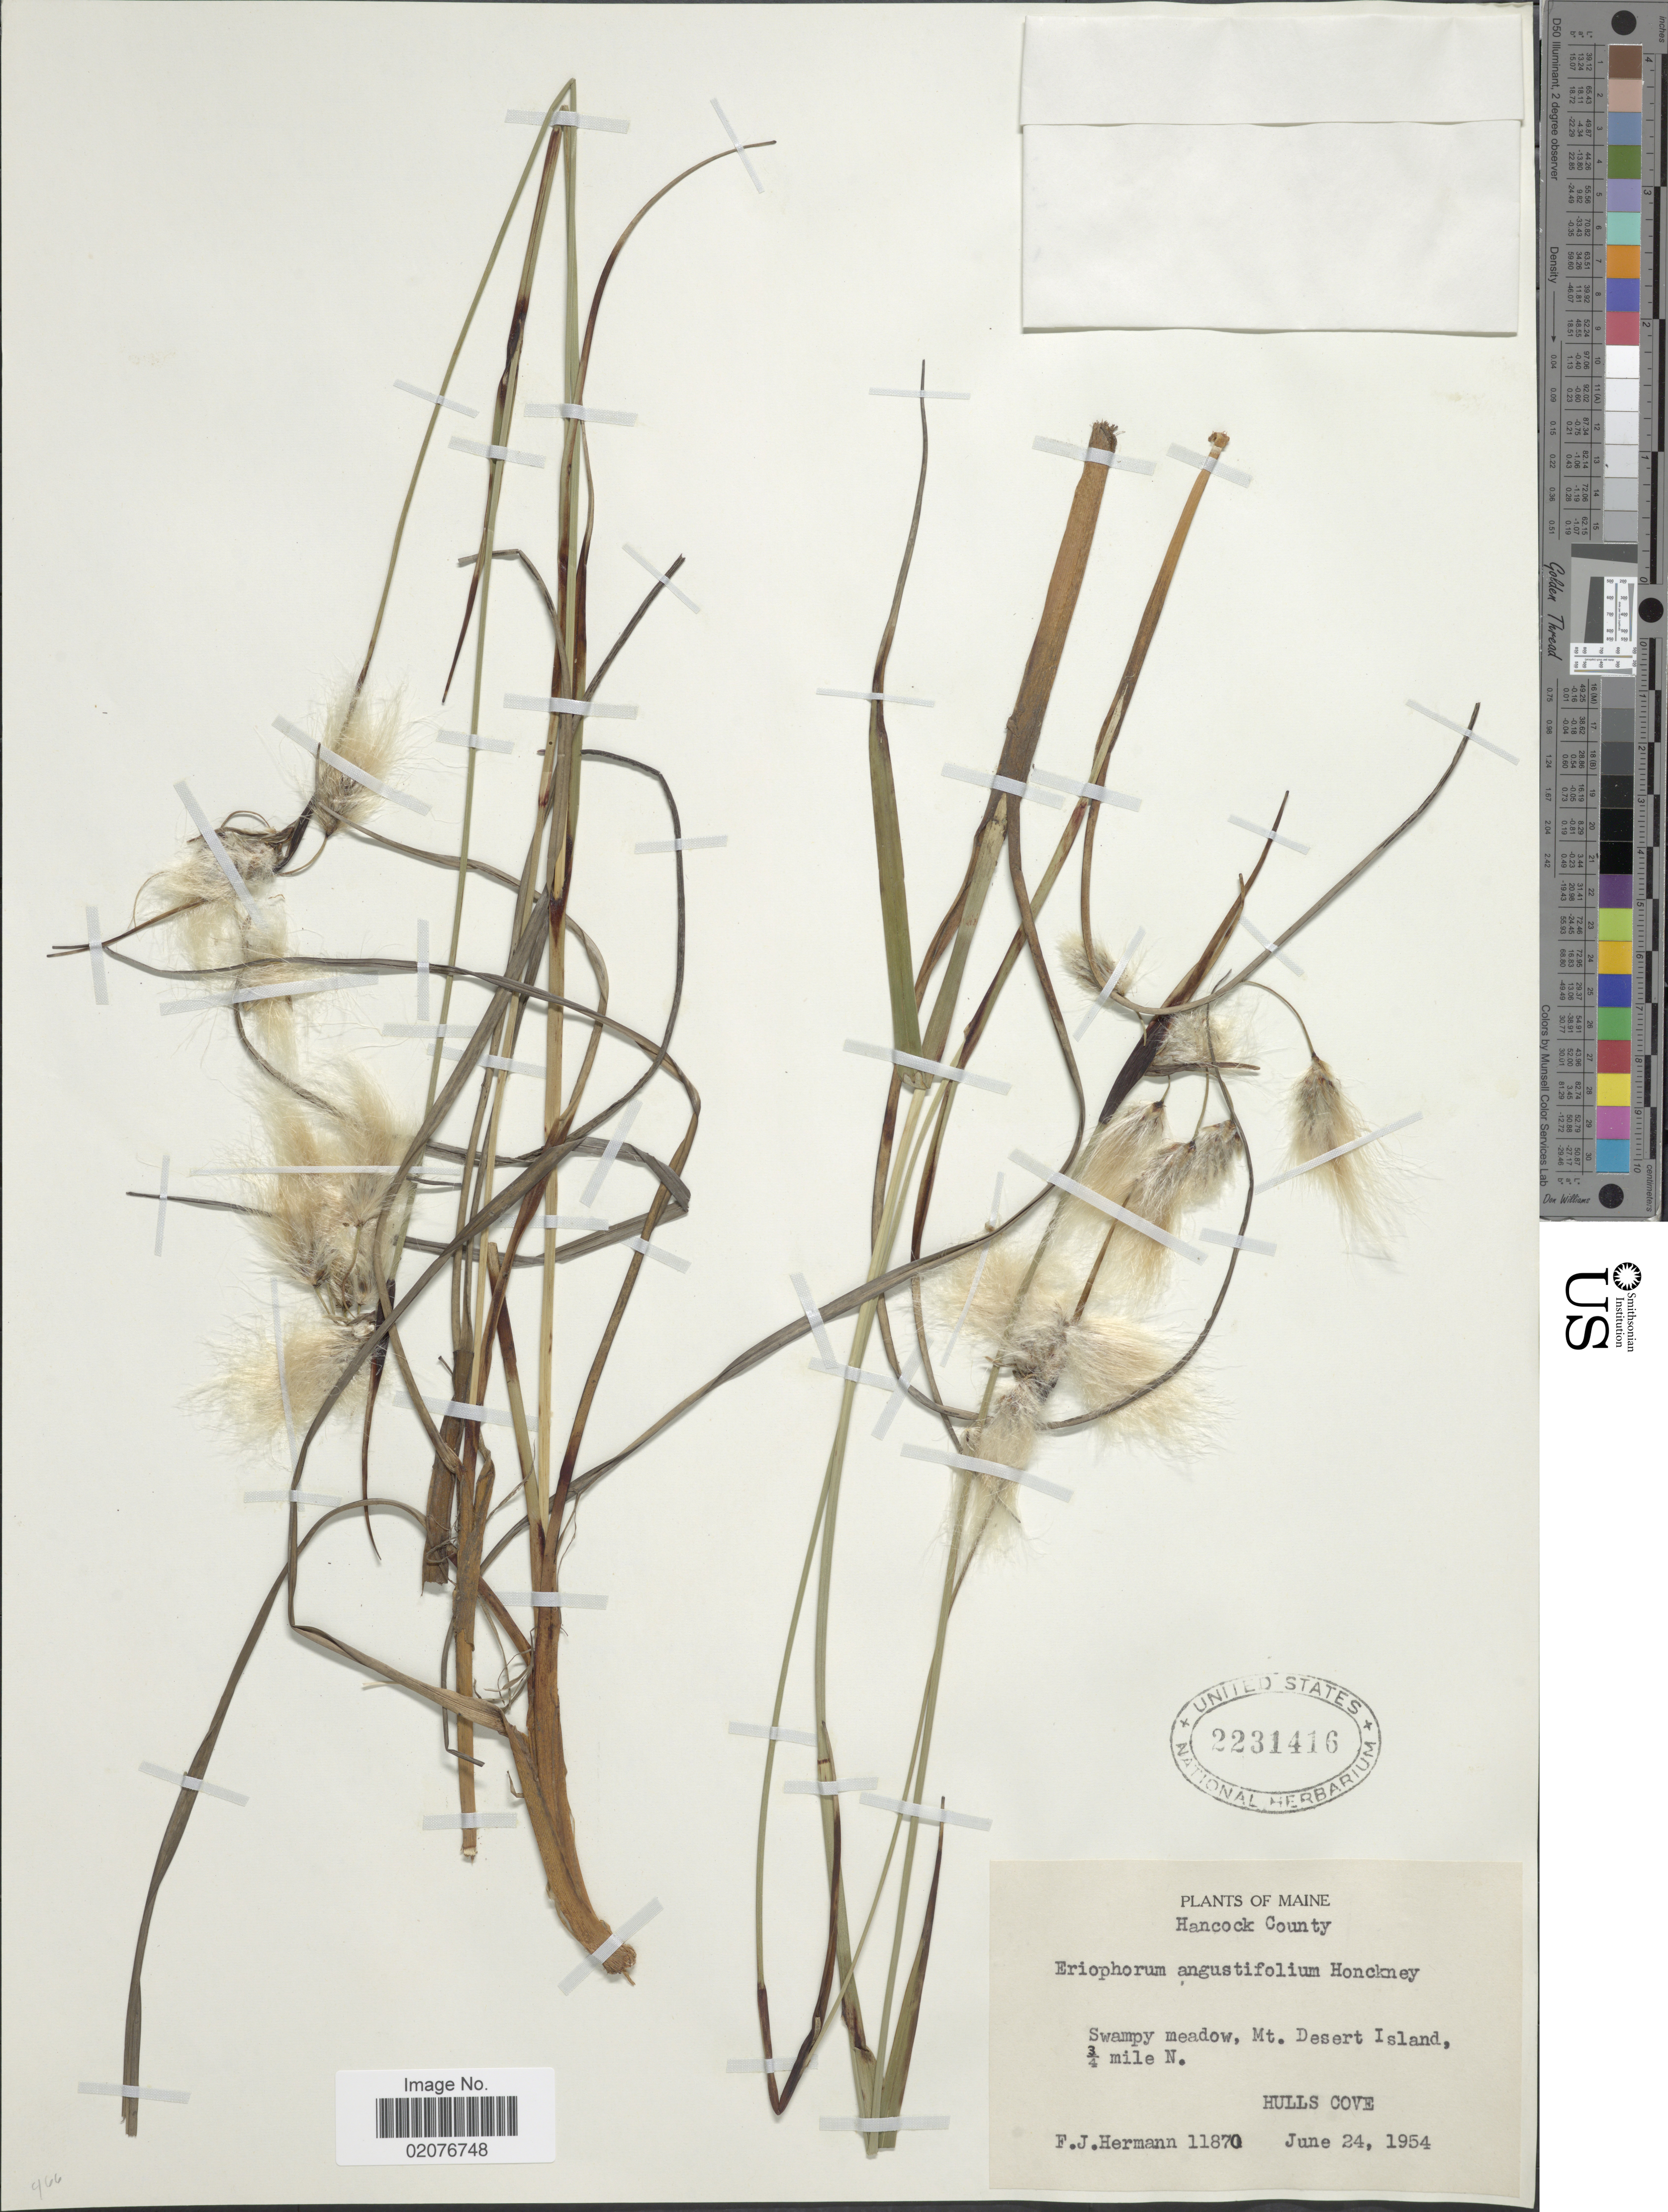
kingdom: Plantae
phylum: Tracheophyta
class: Liliopsida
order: Poales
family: Cyperaceae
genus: Eriophorum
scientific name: Eriophorum angustifolium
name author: Honck.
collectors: F. J. Hermann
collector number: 11870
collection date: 1954-06-24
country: United States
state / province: Maine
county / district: Hancock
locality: Swampy meadow, Mt Desert Island, 3/4 mile N. Hulls Cove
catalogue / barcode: US 2231416